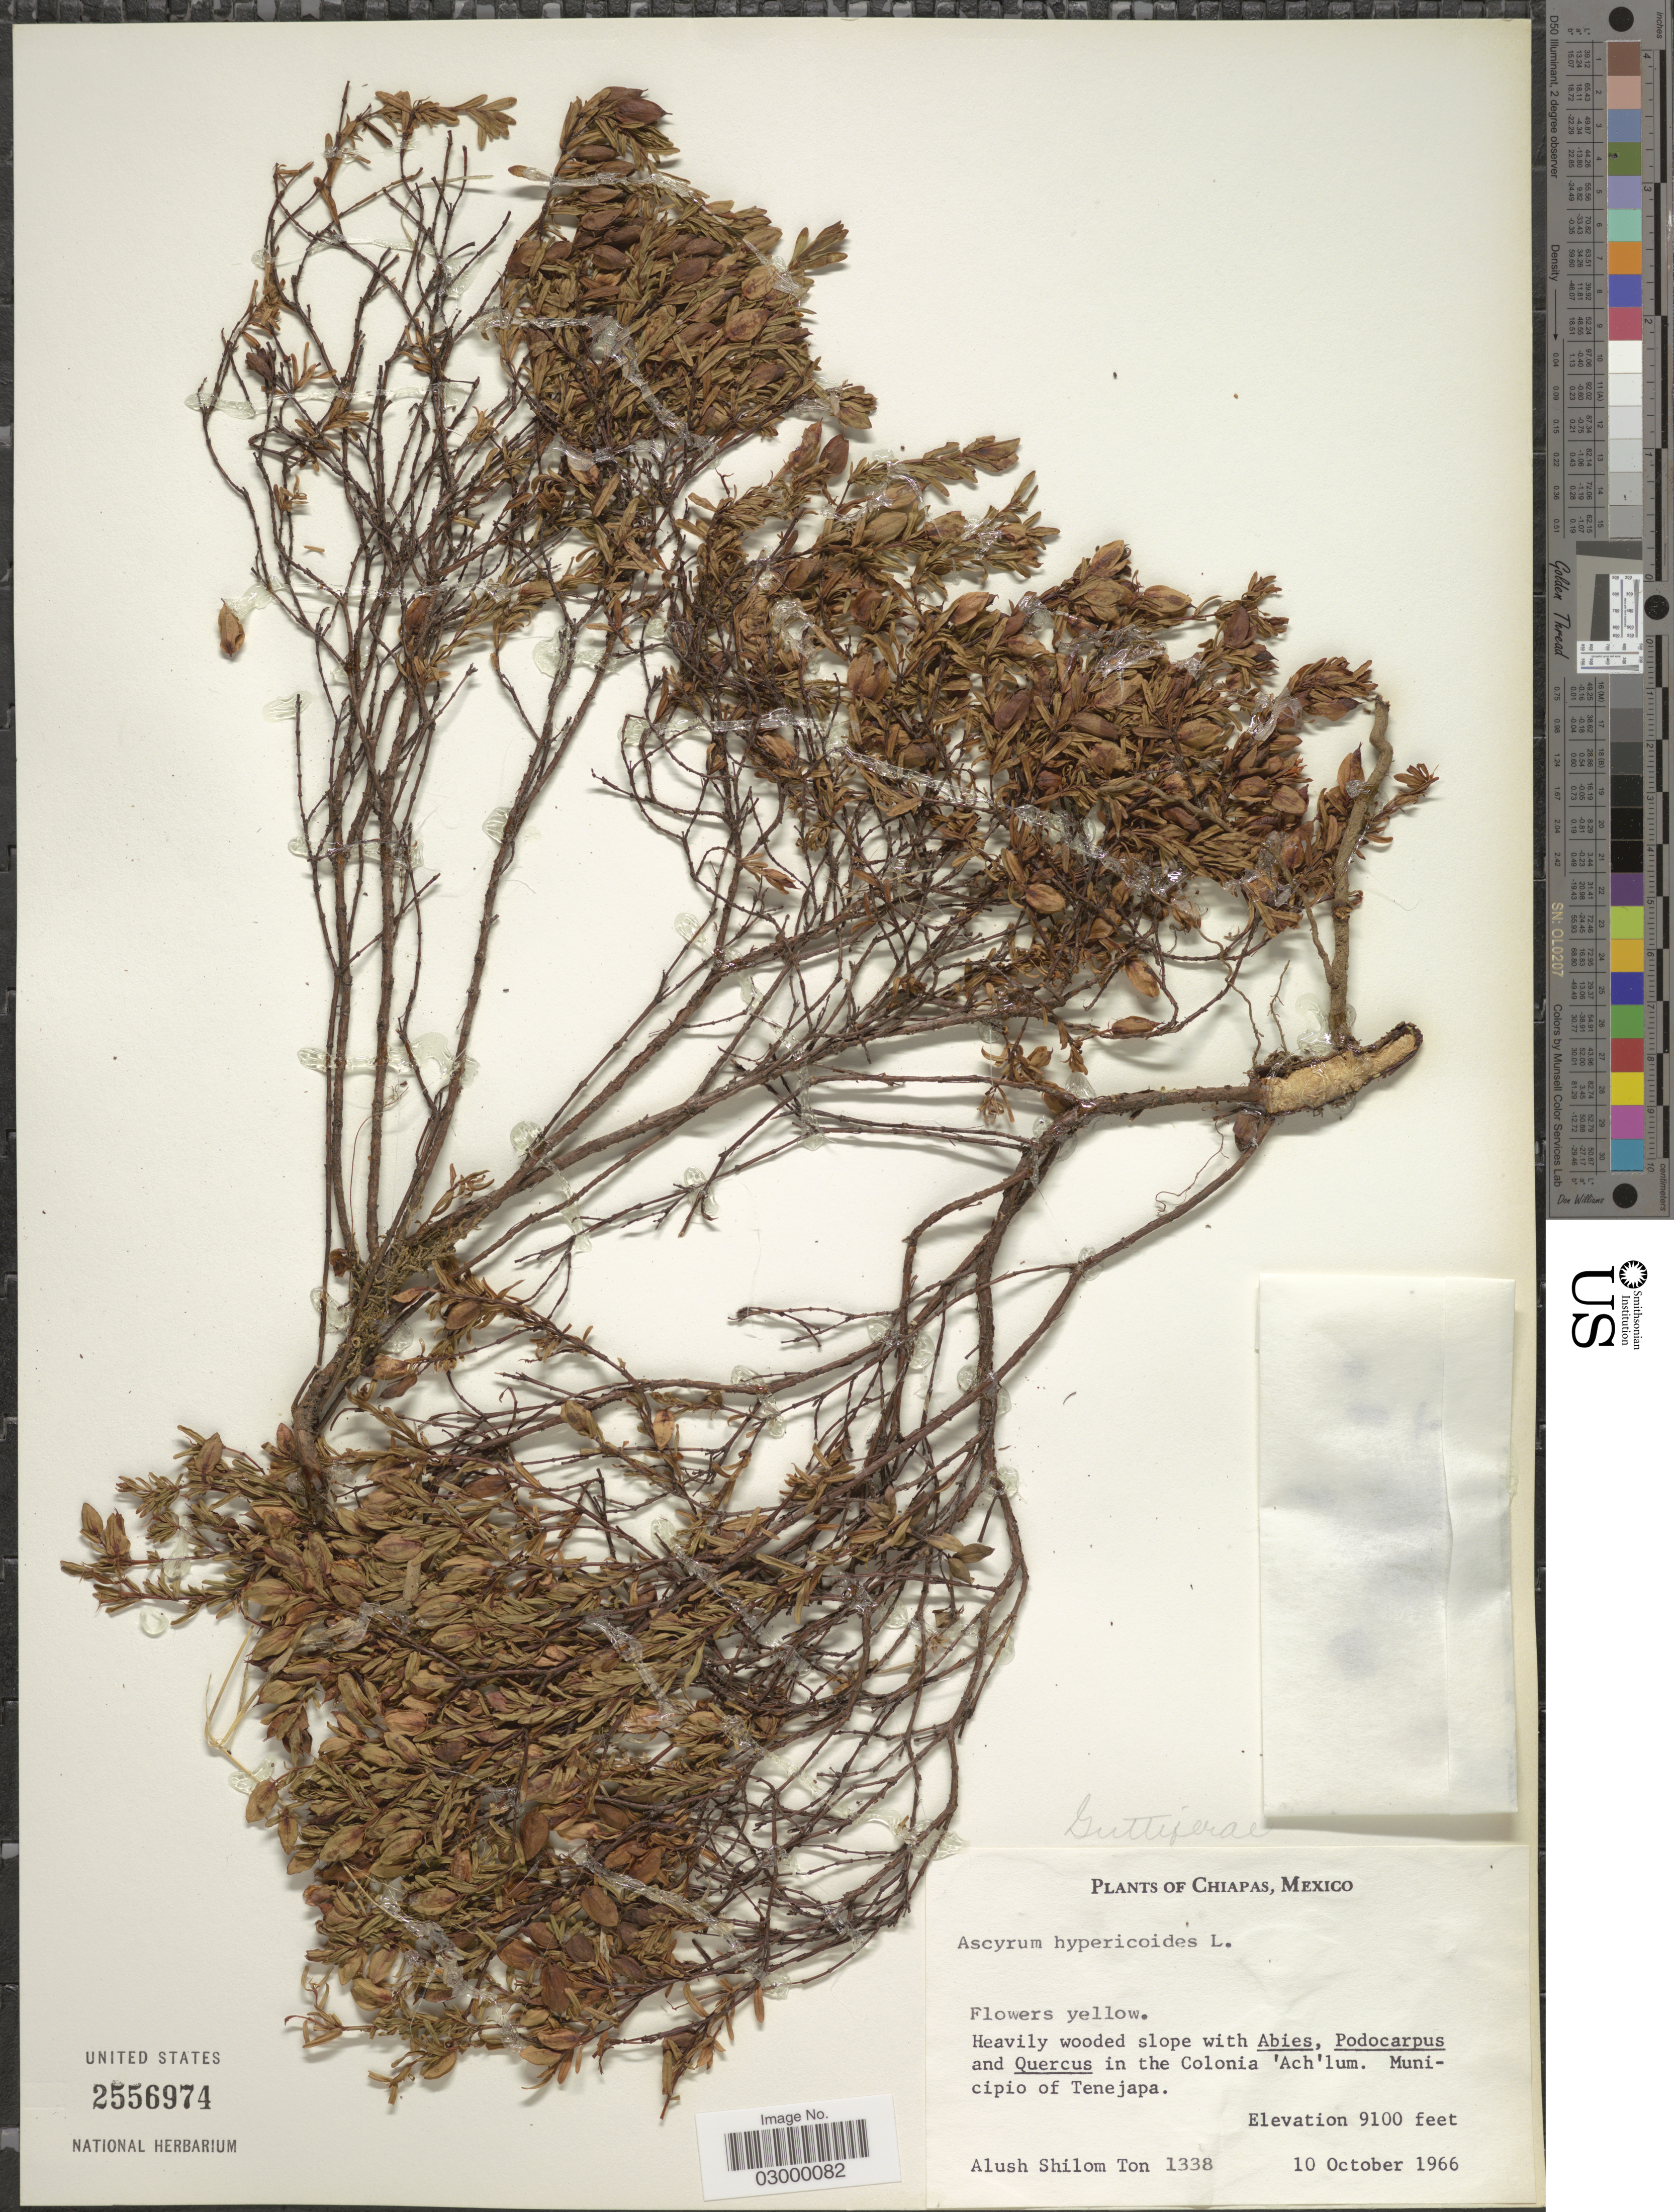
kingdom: Plantae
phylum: Tracheophyta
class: Magnoliopsida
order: Malpighiales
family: Hypericaceae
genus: Hypericum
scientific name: Hypericum hypericoides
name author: (L.) Crantz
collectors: A. M. Ton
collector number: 1338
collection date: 1966-10-10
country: Mexico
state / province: Chiapas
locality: Municipio of Tenejapa.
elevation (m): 2774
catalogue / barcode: US 2556974